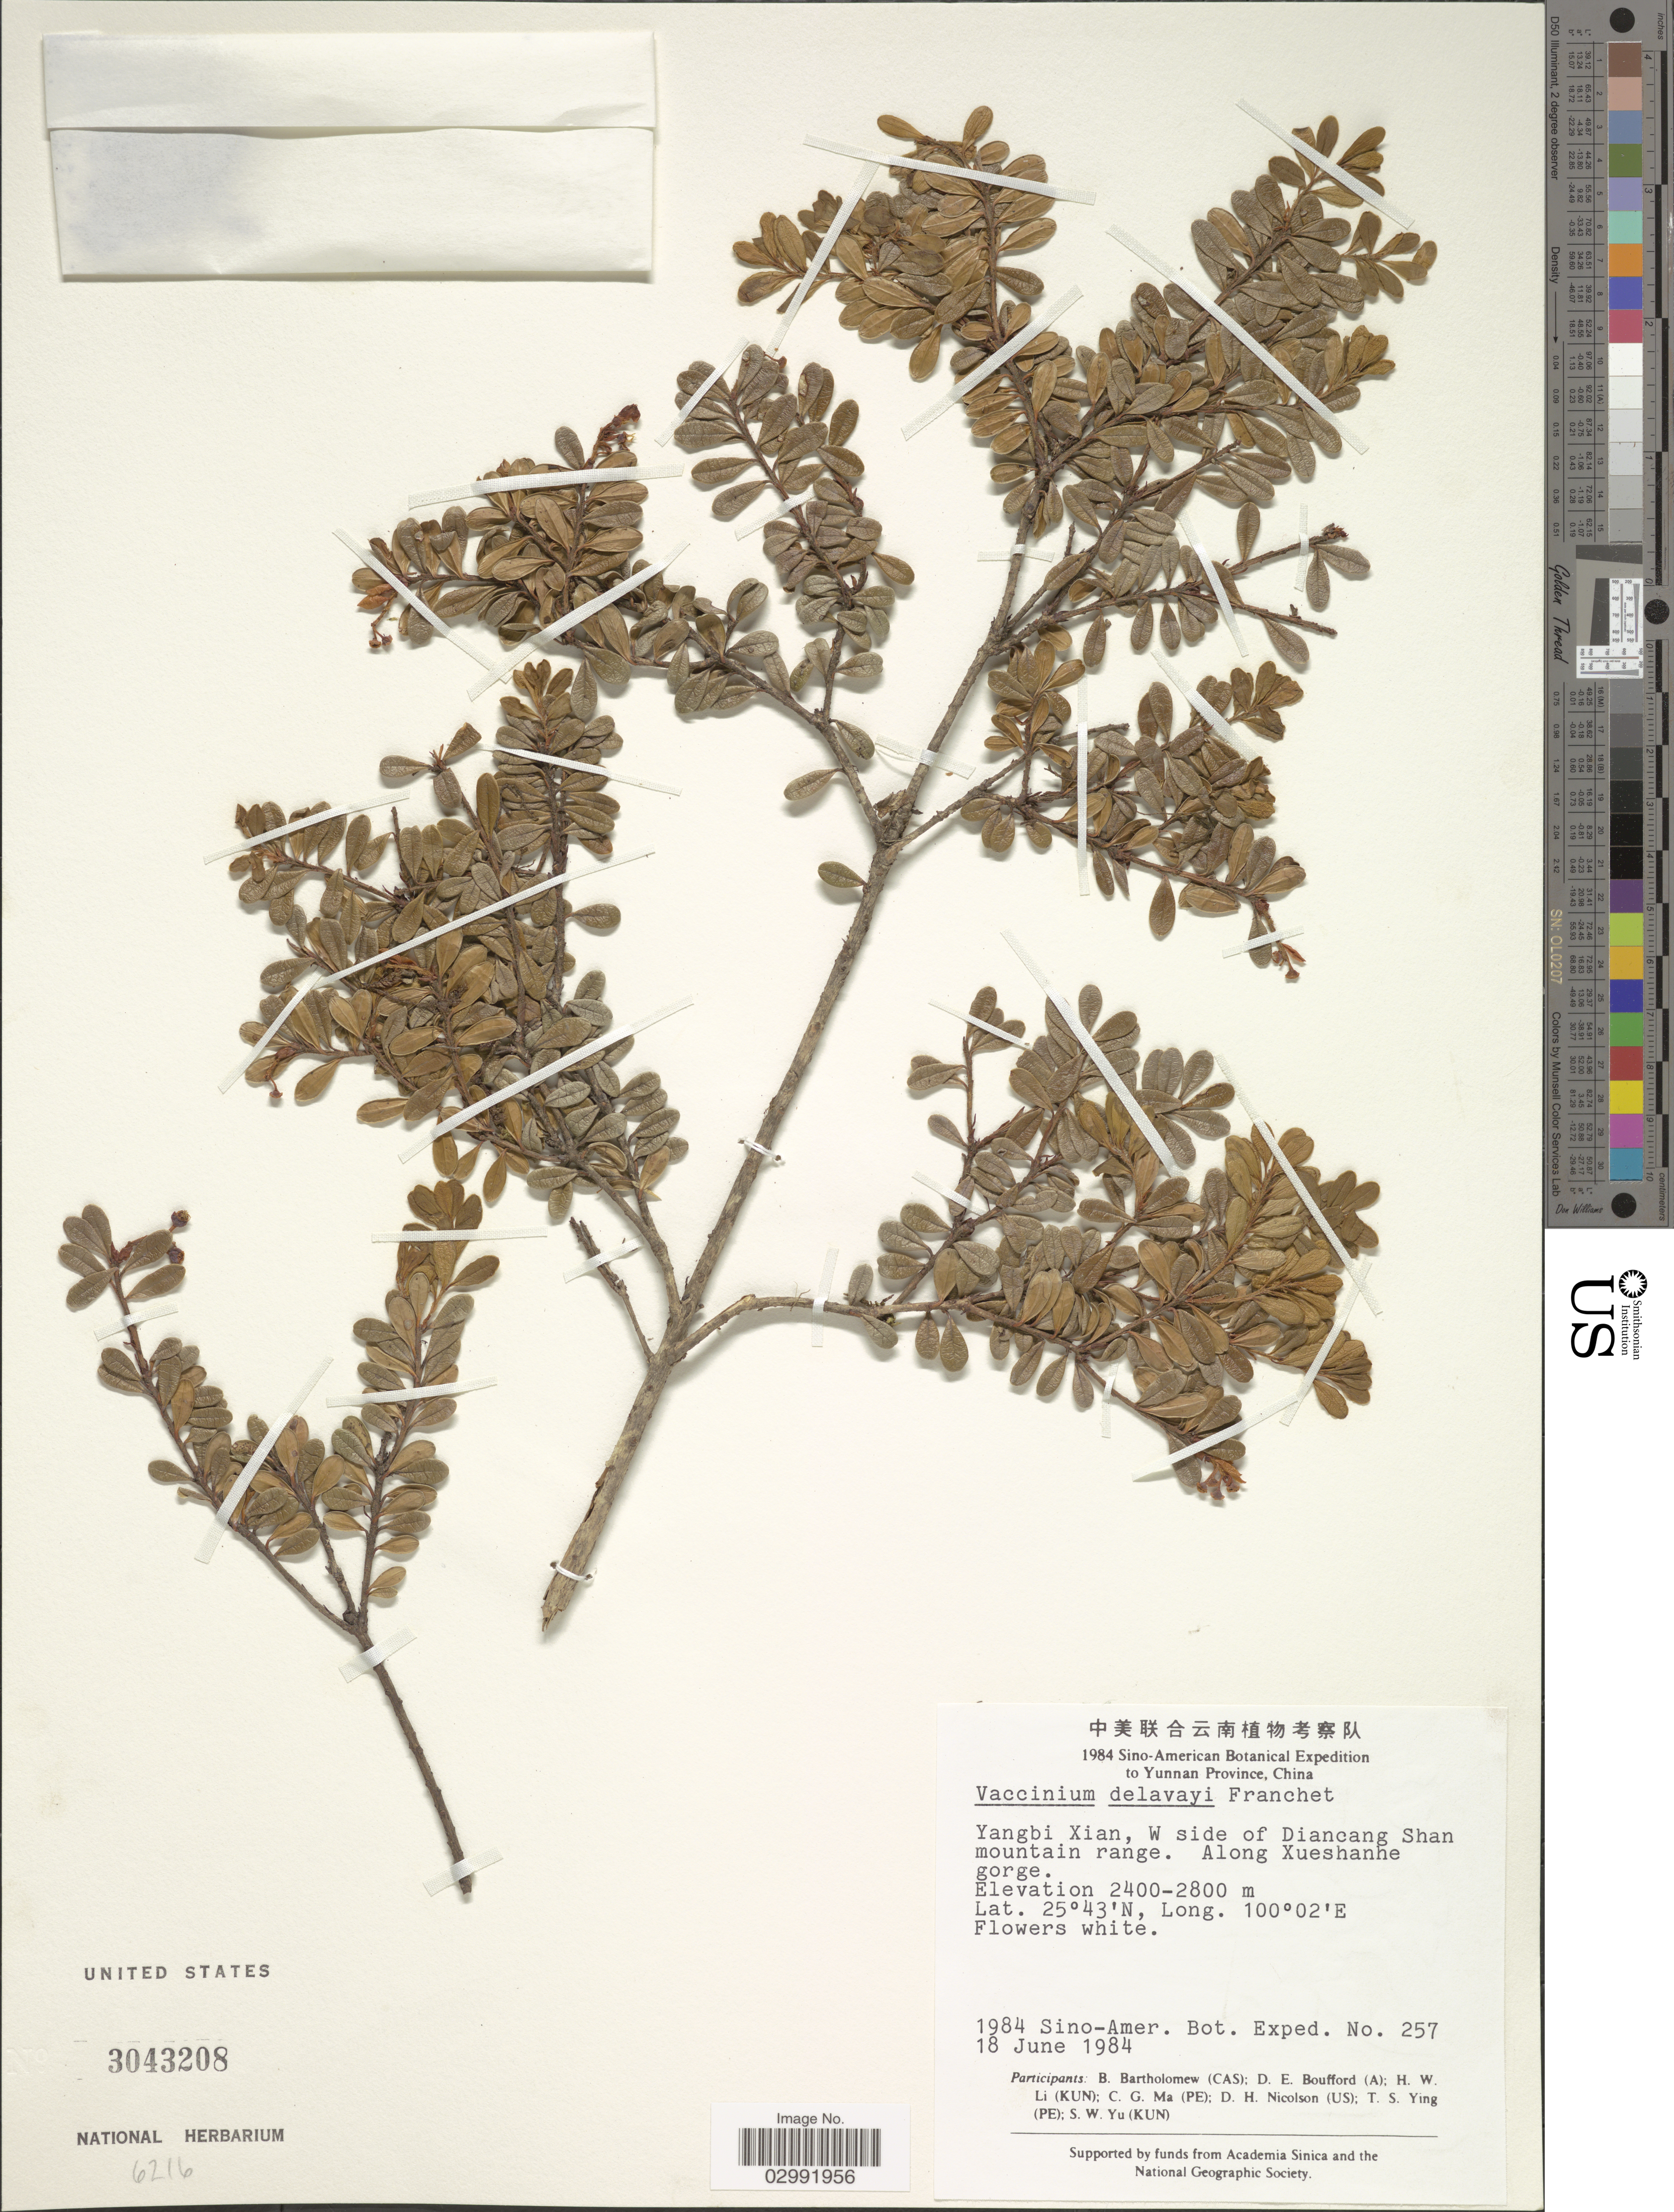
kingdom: Plantae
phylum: Tracheophyta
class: Magnoliopsida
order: Ericales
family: Ericaceae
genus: Vaccinium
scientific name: Vaccinium delavayi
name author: Franch.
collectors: Sino-Amer. Bot. Exped. 1984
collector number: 257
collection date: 1984-06-18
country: China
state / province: Yunnan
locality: Yangbi Xian, W side of Diancang Shan mountain range. Along Xueshanhe gorge.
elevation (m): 2400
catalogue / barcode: US 3043208